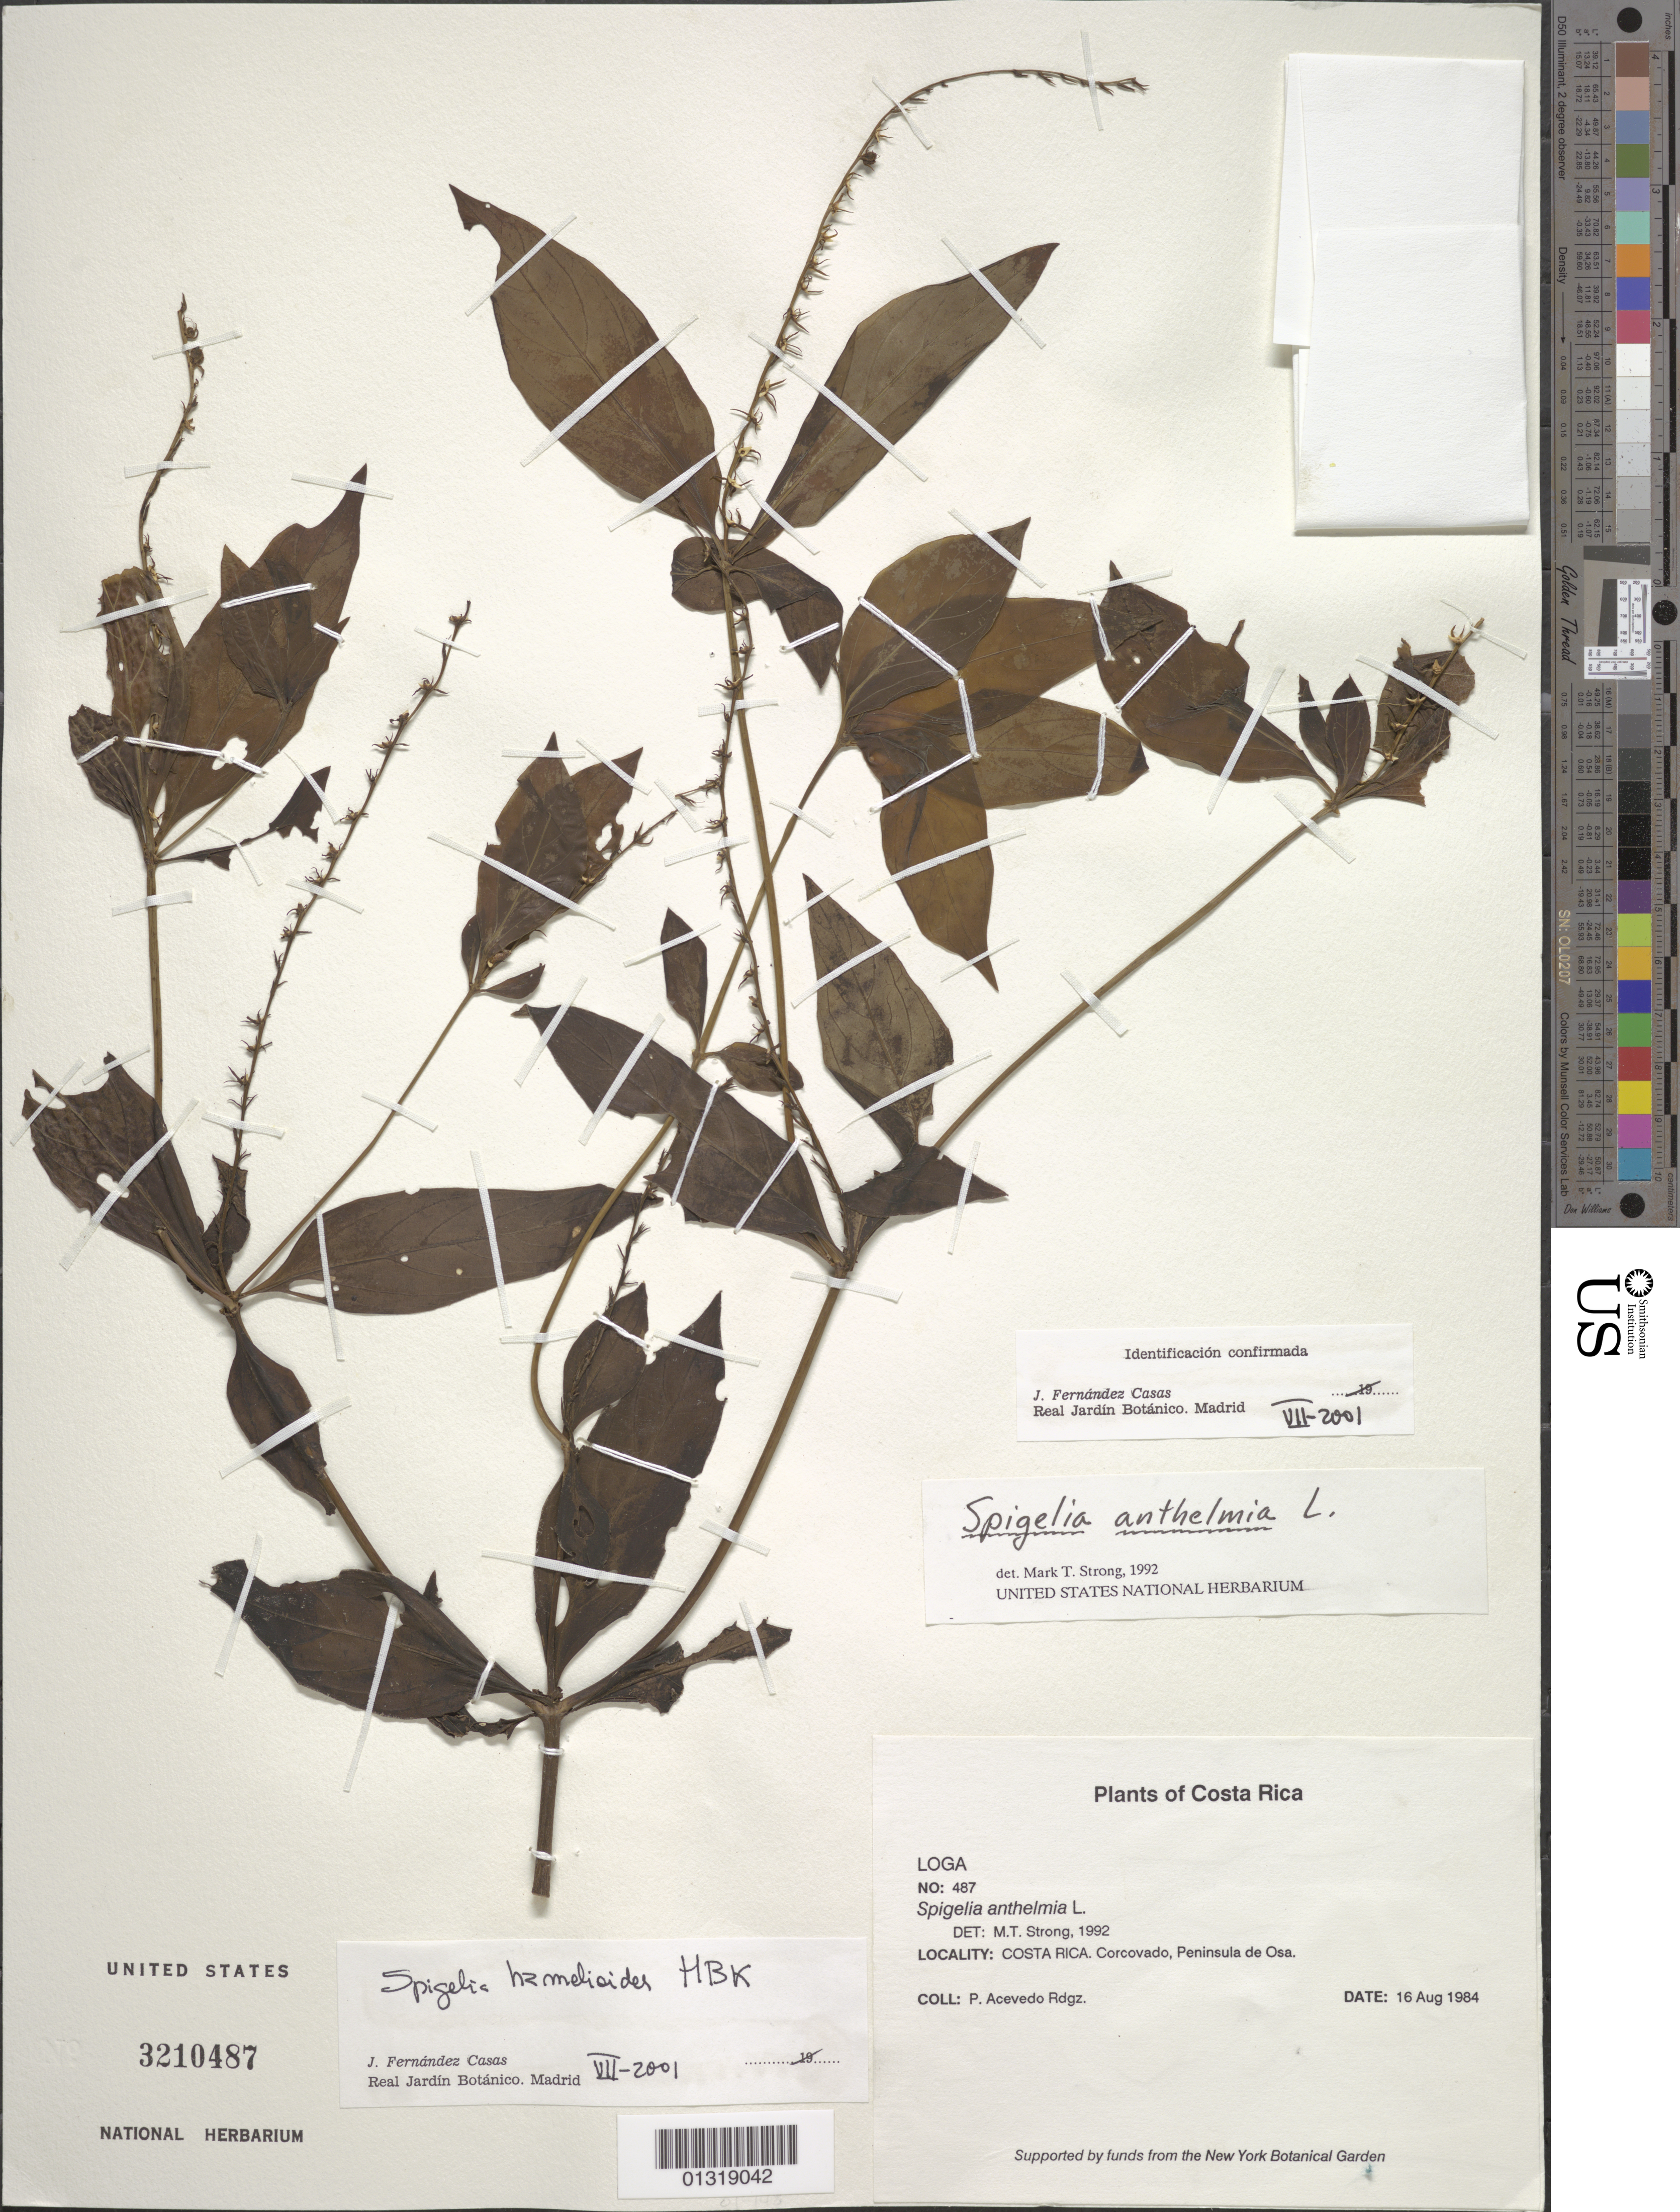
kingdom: Plantae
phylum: Tracheophyta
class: Magnoliopsida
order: Gentianales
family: Loganiaceae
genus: Spigelia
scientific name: Spigelia hamelioides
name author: Kunth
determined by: Fernández Casas, F. J.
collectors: P. Acevedo-Rodr.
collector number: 487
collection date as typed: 16 Aug 1984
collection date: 1984-08-16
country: Costa Rica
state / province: Puntarenas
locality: Corcovado, Penninsula de Osa.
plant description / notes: Sheet not found - Sep 2015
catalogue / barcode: US 3210487